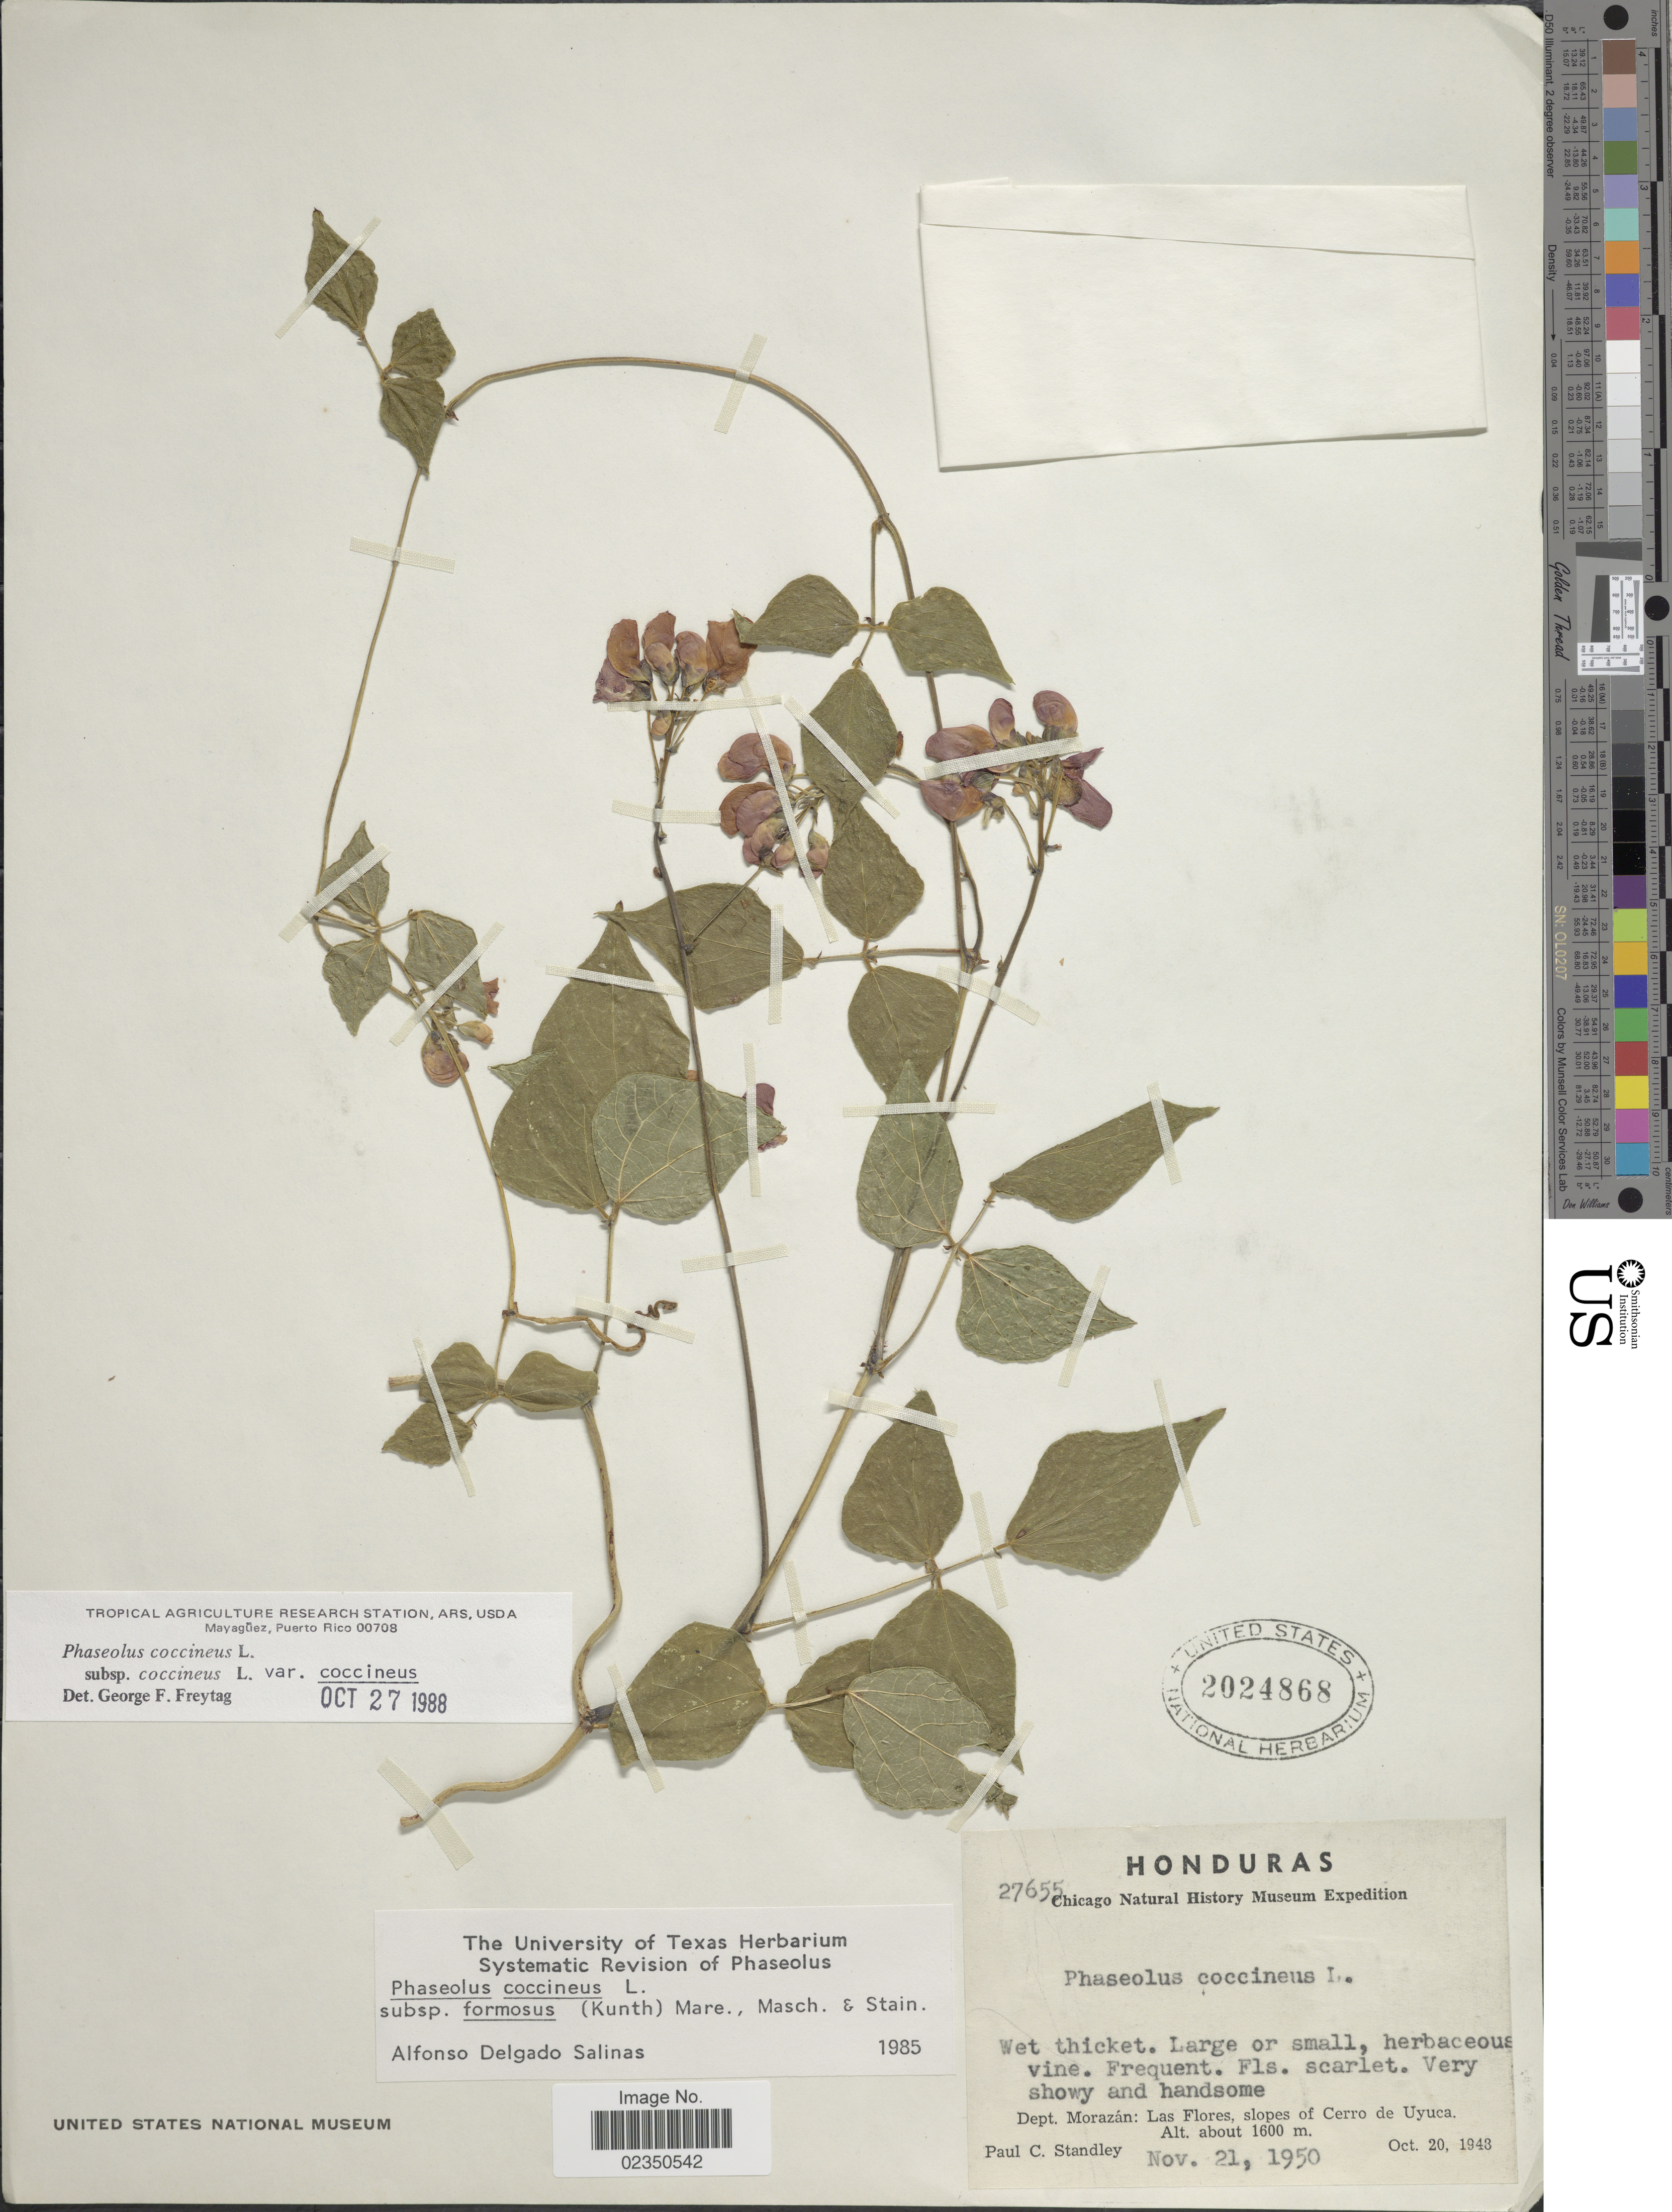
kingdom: Plantae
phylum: Tracheophyta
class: Magnoliopsida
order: Fabales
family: Fabaceae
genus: Phaseolus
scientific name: Phaseolus coccineus var. coccineus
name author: L.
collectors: P. C. Standley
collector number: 27655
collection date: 1943-10-20/1950-11-21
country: Honduras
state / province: Fco. Morazán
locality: Morazan: Las Flores, slopes of Cerro de Uyuca.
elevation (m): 1600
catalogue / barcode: US 2024868